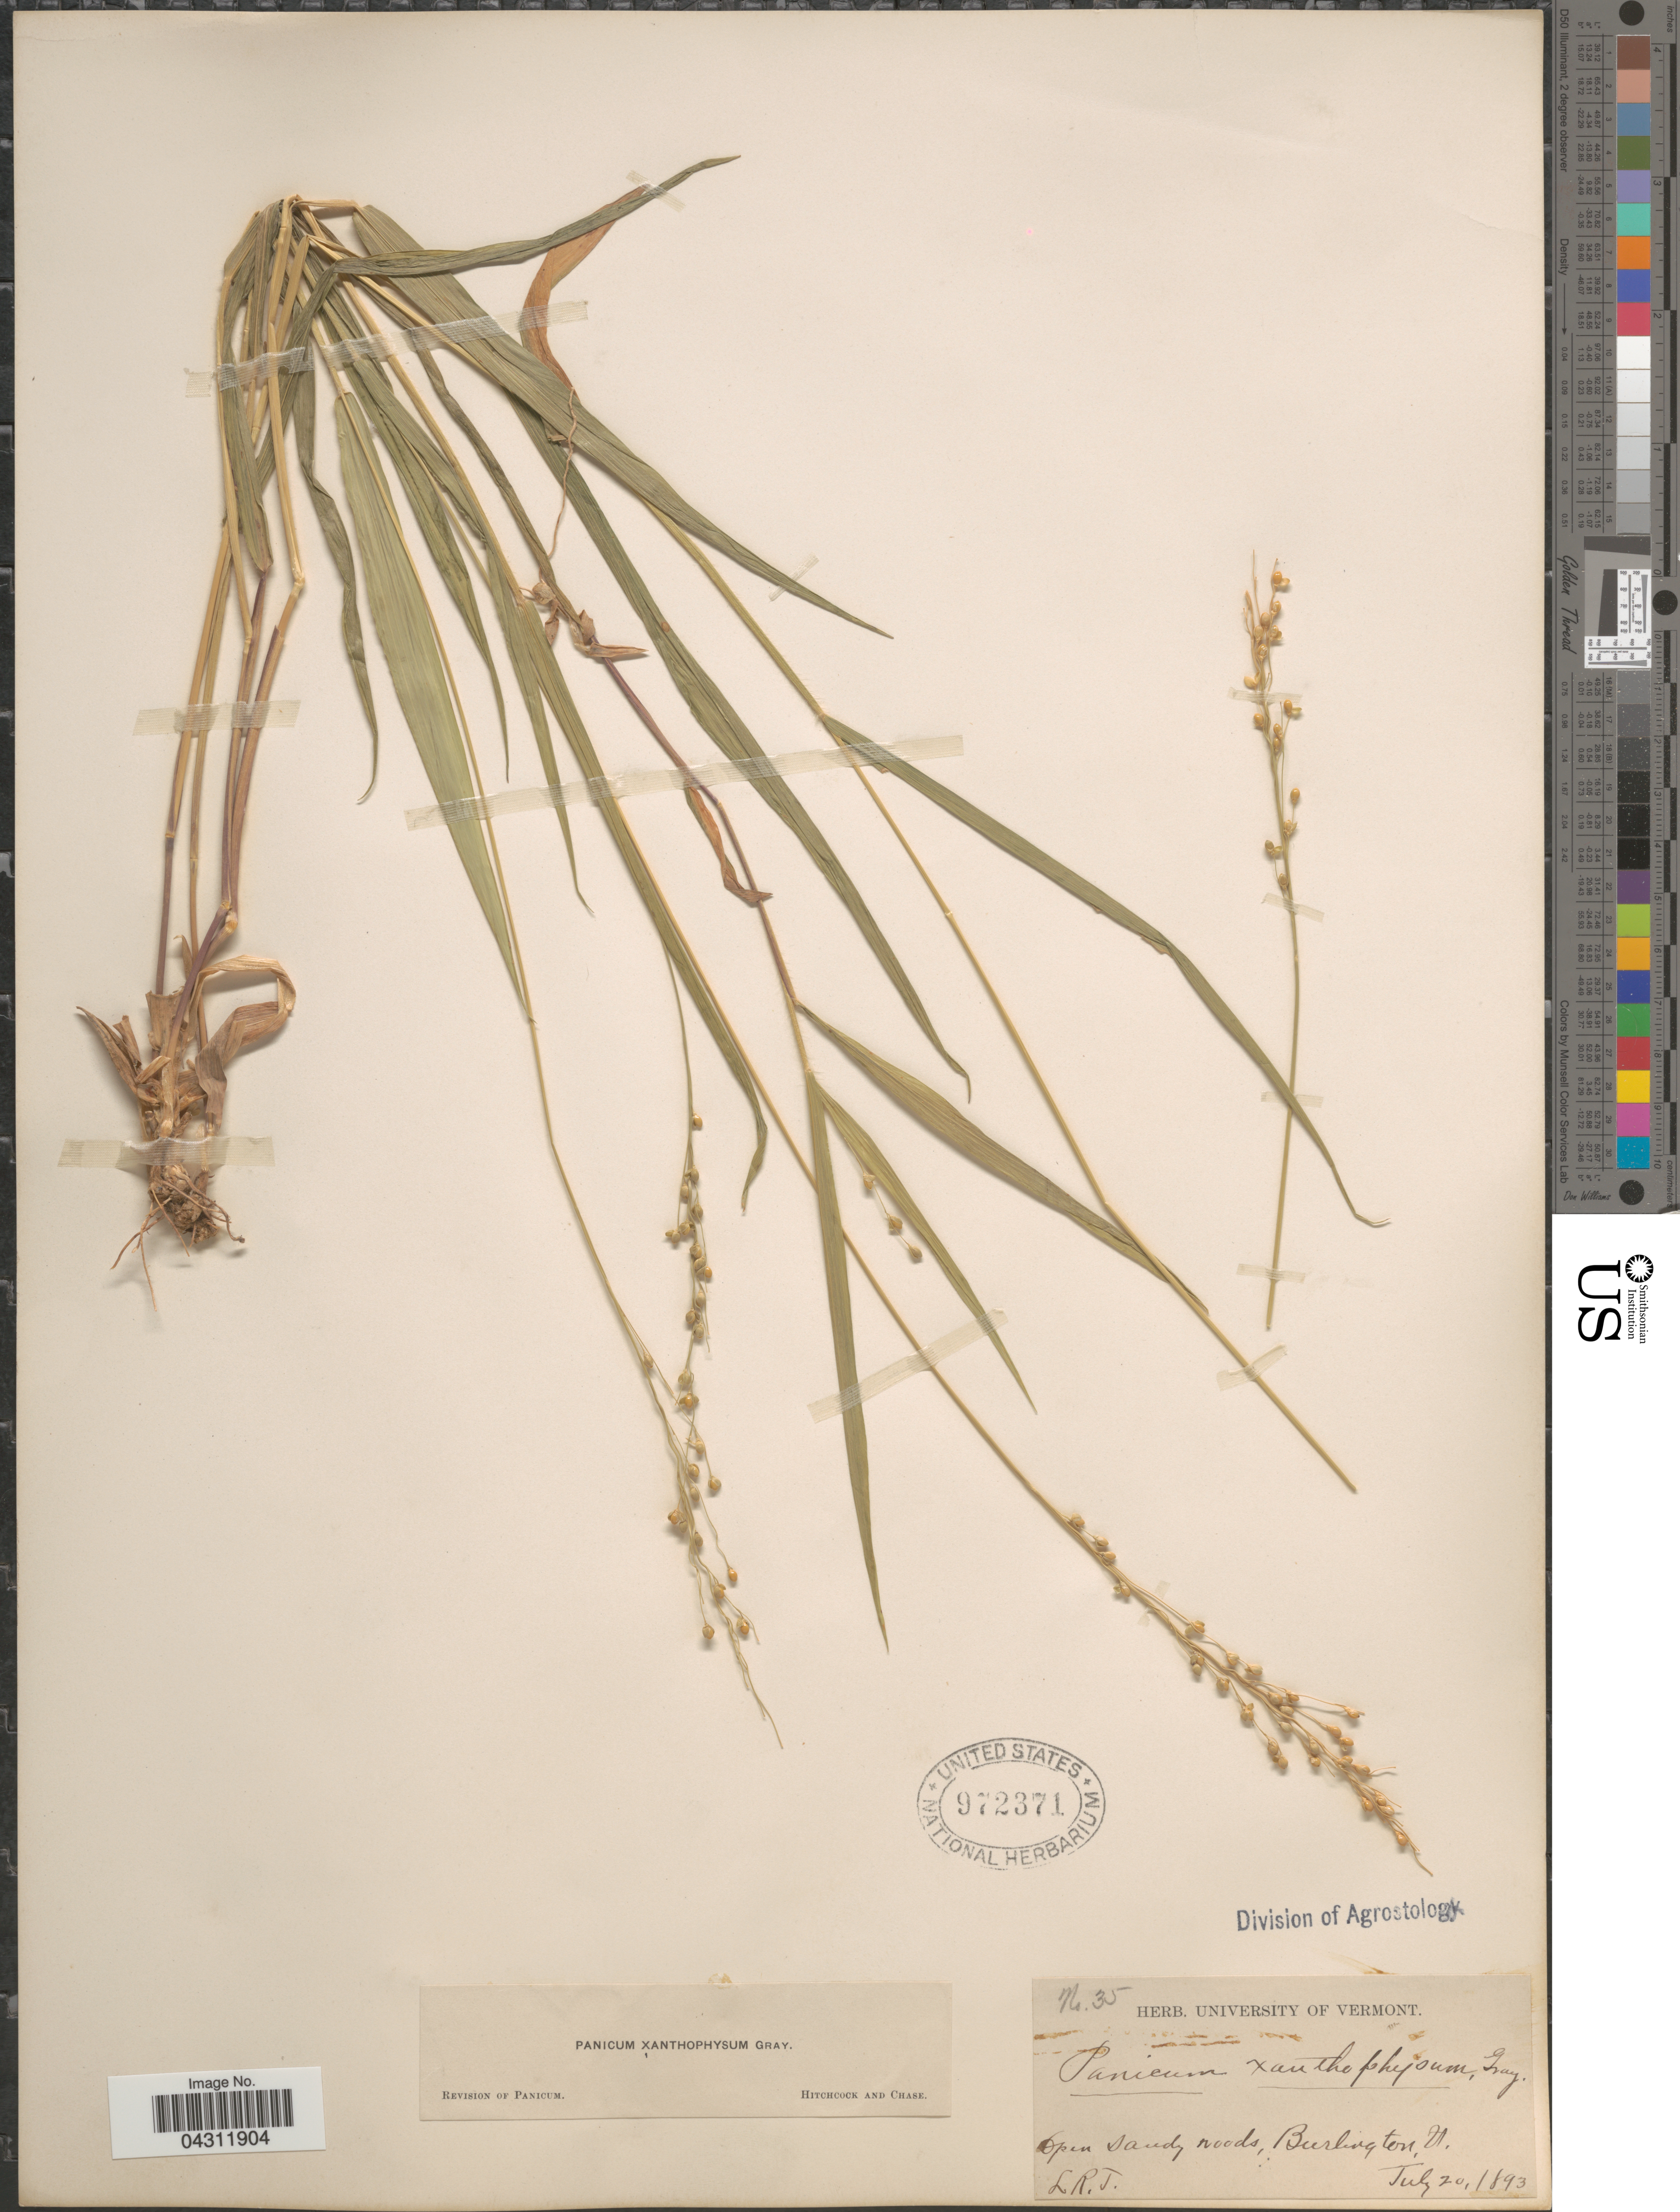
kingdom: Plantae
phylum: Tracheophyta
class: Liliopsida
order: Poales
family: Poaceae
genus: Dichanthelium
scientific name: Dichanthelium xanthophysum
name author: (A. Gray) Freckmann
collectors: L.R.T.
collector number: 35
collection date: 1893-07-20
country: United States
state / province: Vermont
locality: Burlington.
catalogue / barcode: US 972371